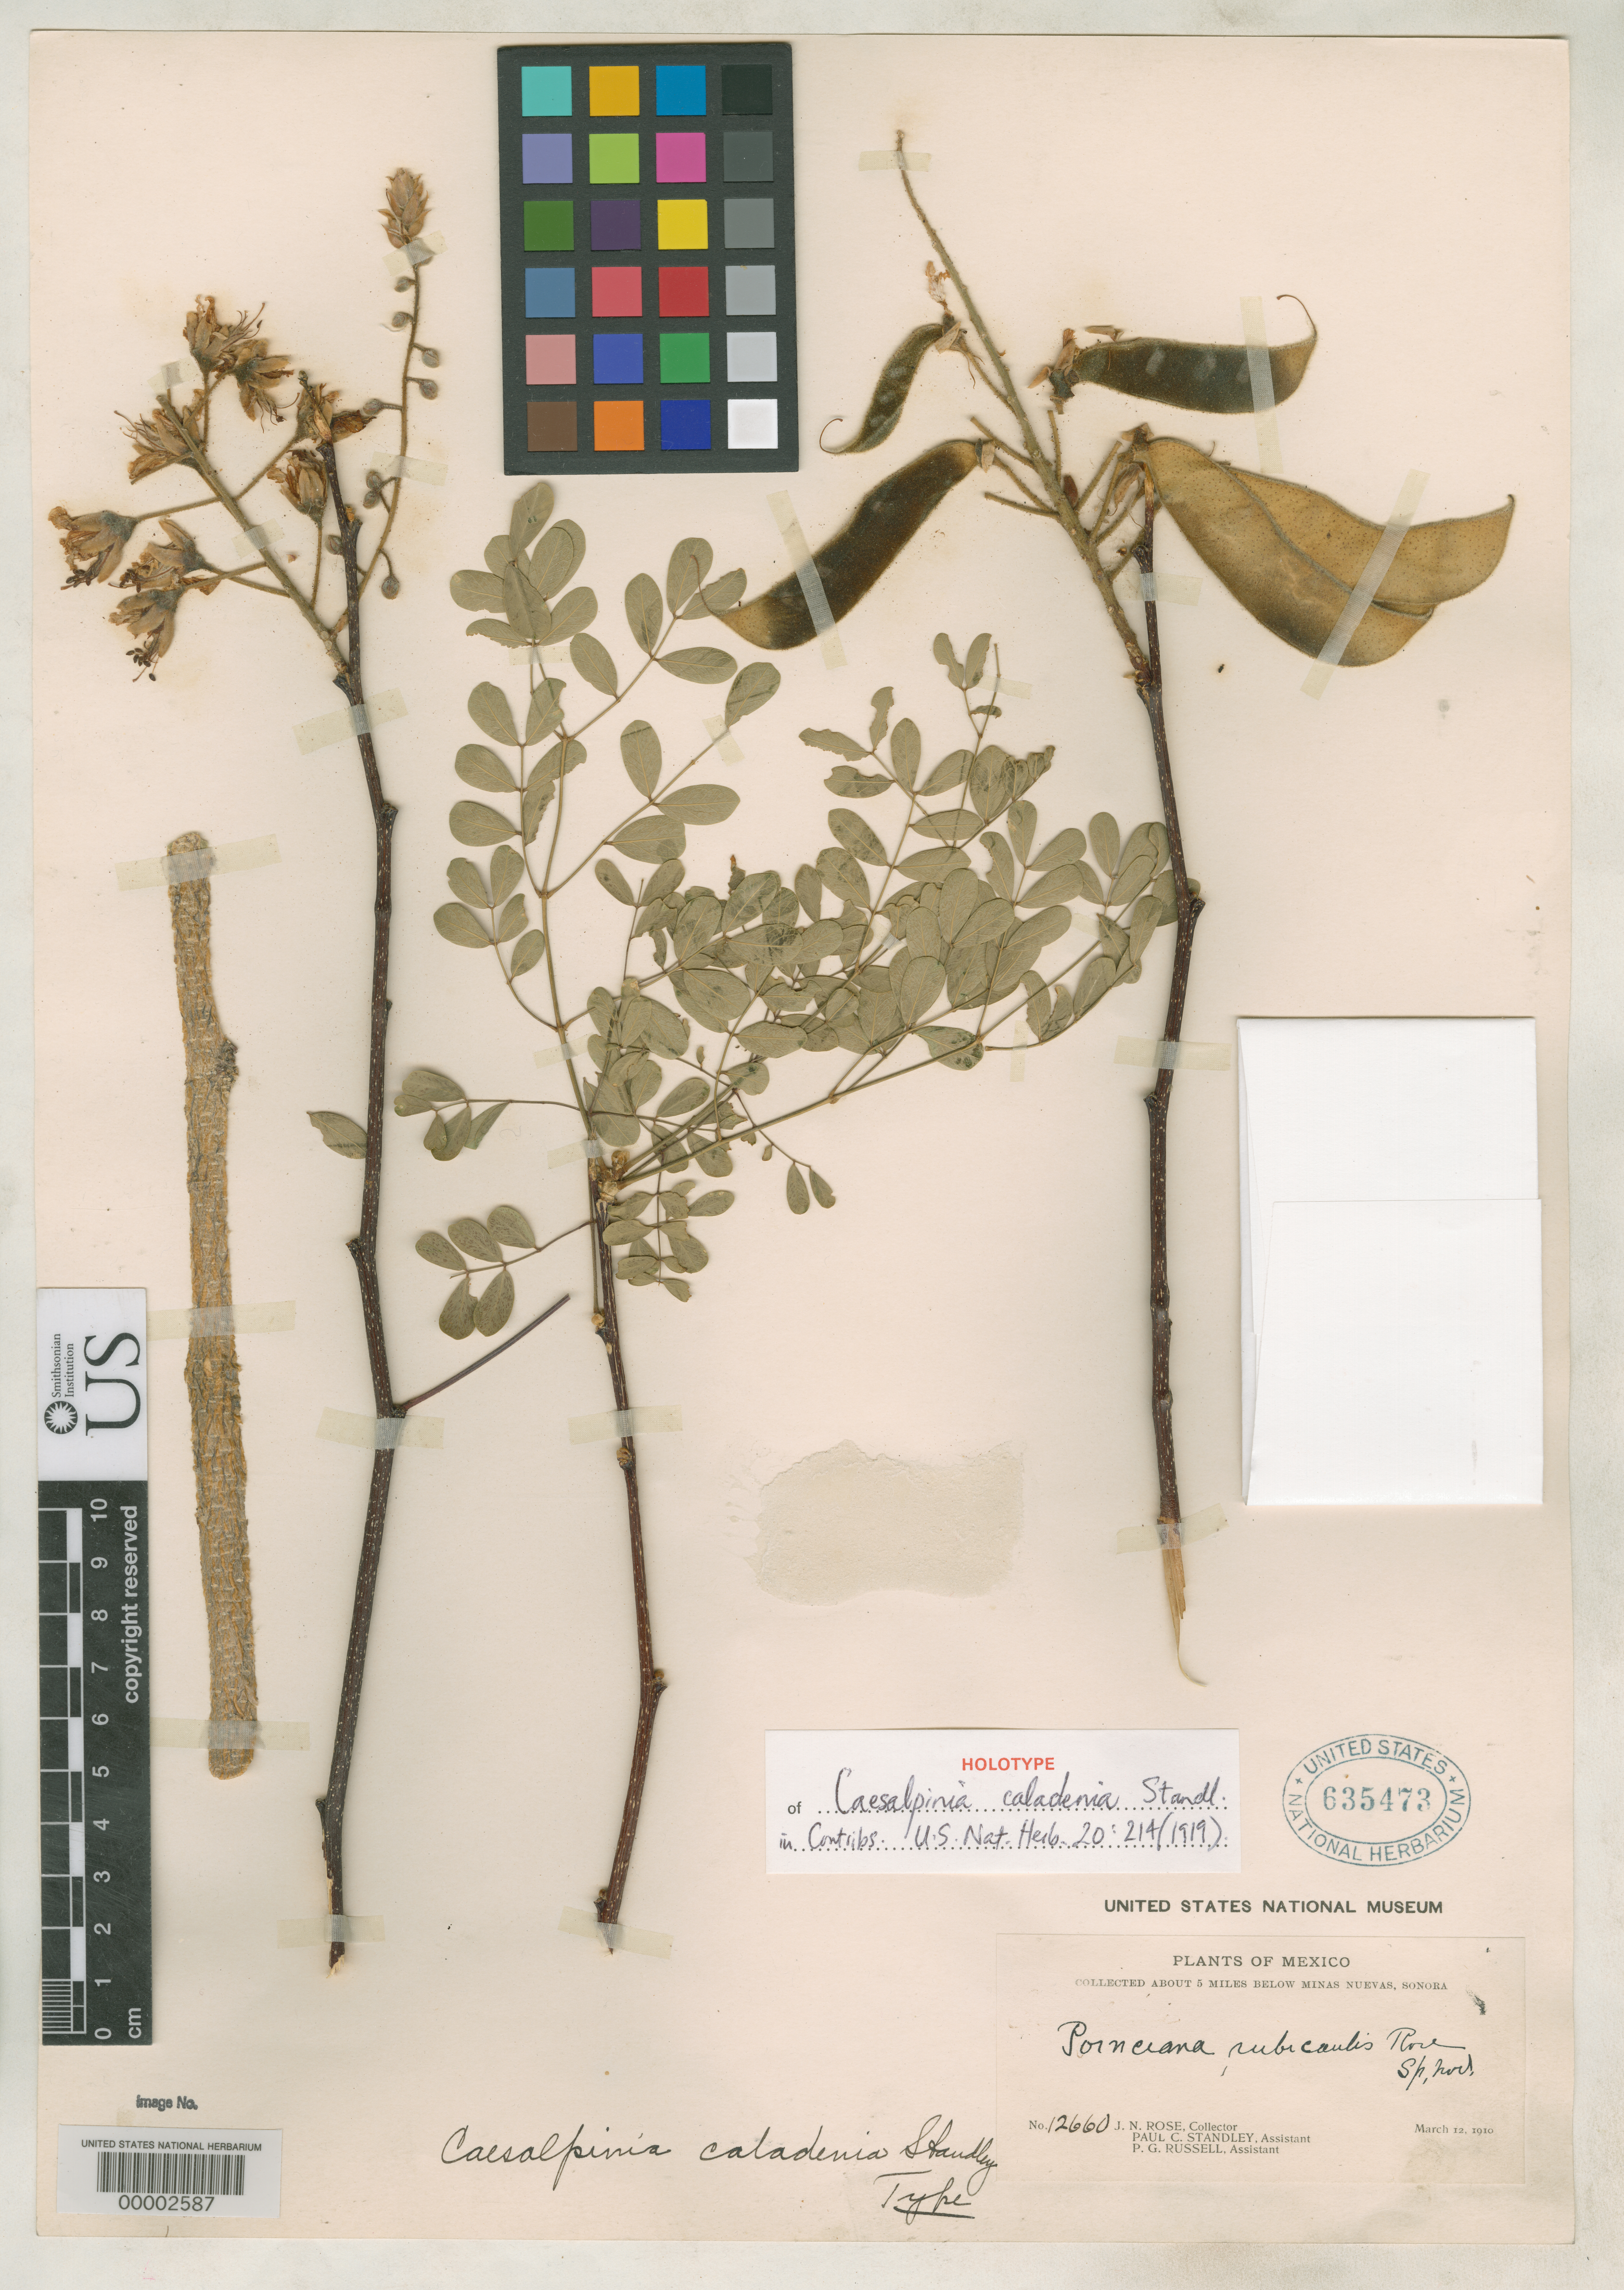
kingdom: Plantae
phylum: Tracheophyta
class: Magnoliopsida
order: Fabales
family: Fabaceae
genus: Caesalpinia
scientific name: Caesalpinia caladenia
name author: Standl.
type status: Holotype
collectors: J. N. Rose, P. C. Standley & P. G. Russell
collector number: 12660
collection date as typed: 12 Mar 1910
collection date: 1910-03-12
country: Mexico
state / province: Sonora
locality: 5 mi below Minas Nuevas.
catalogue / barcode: US 635473